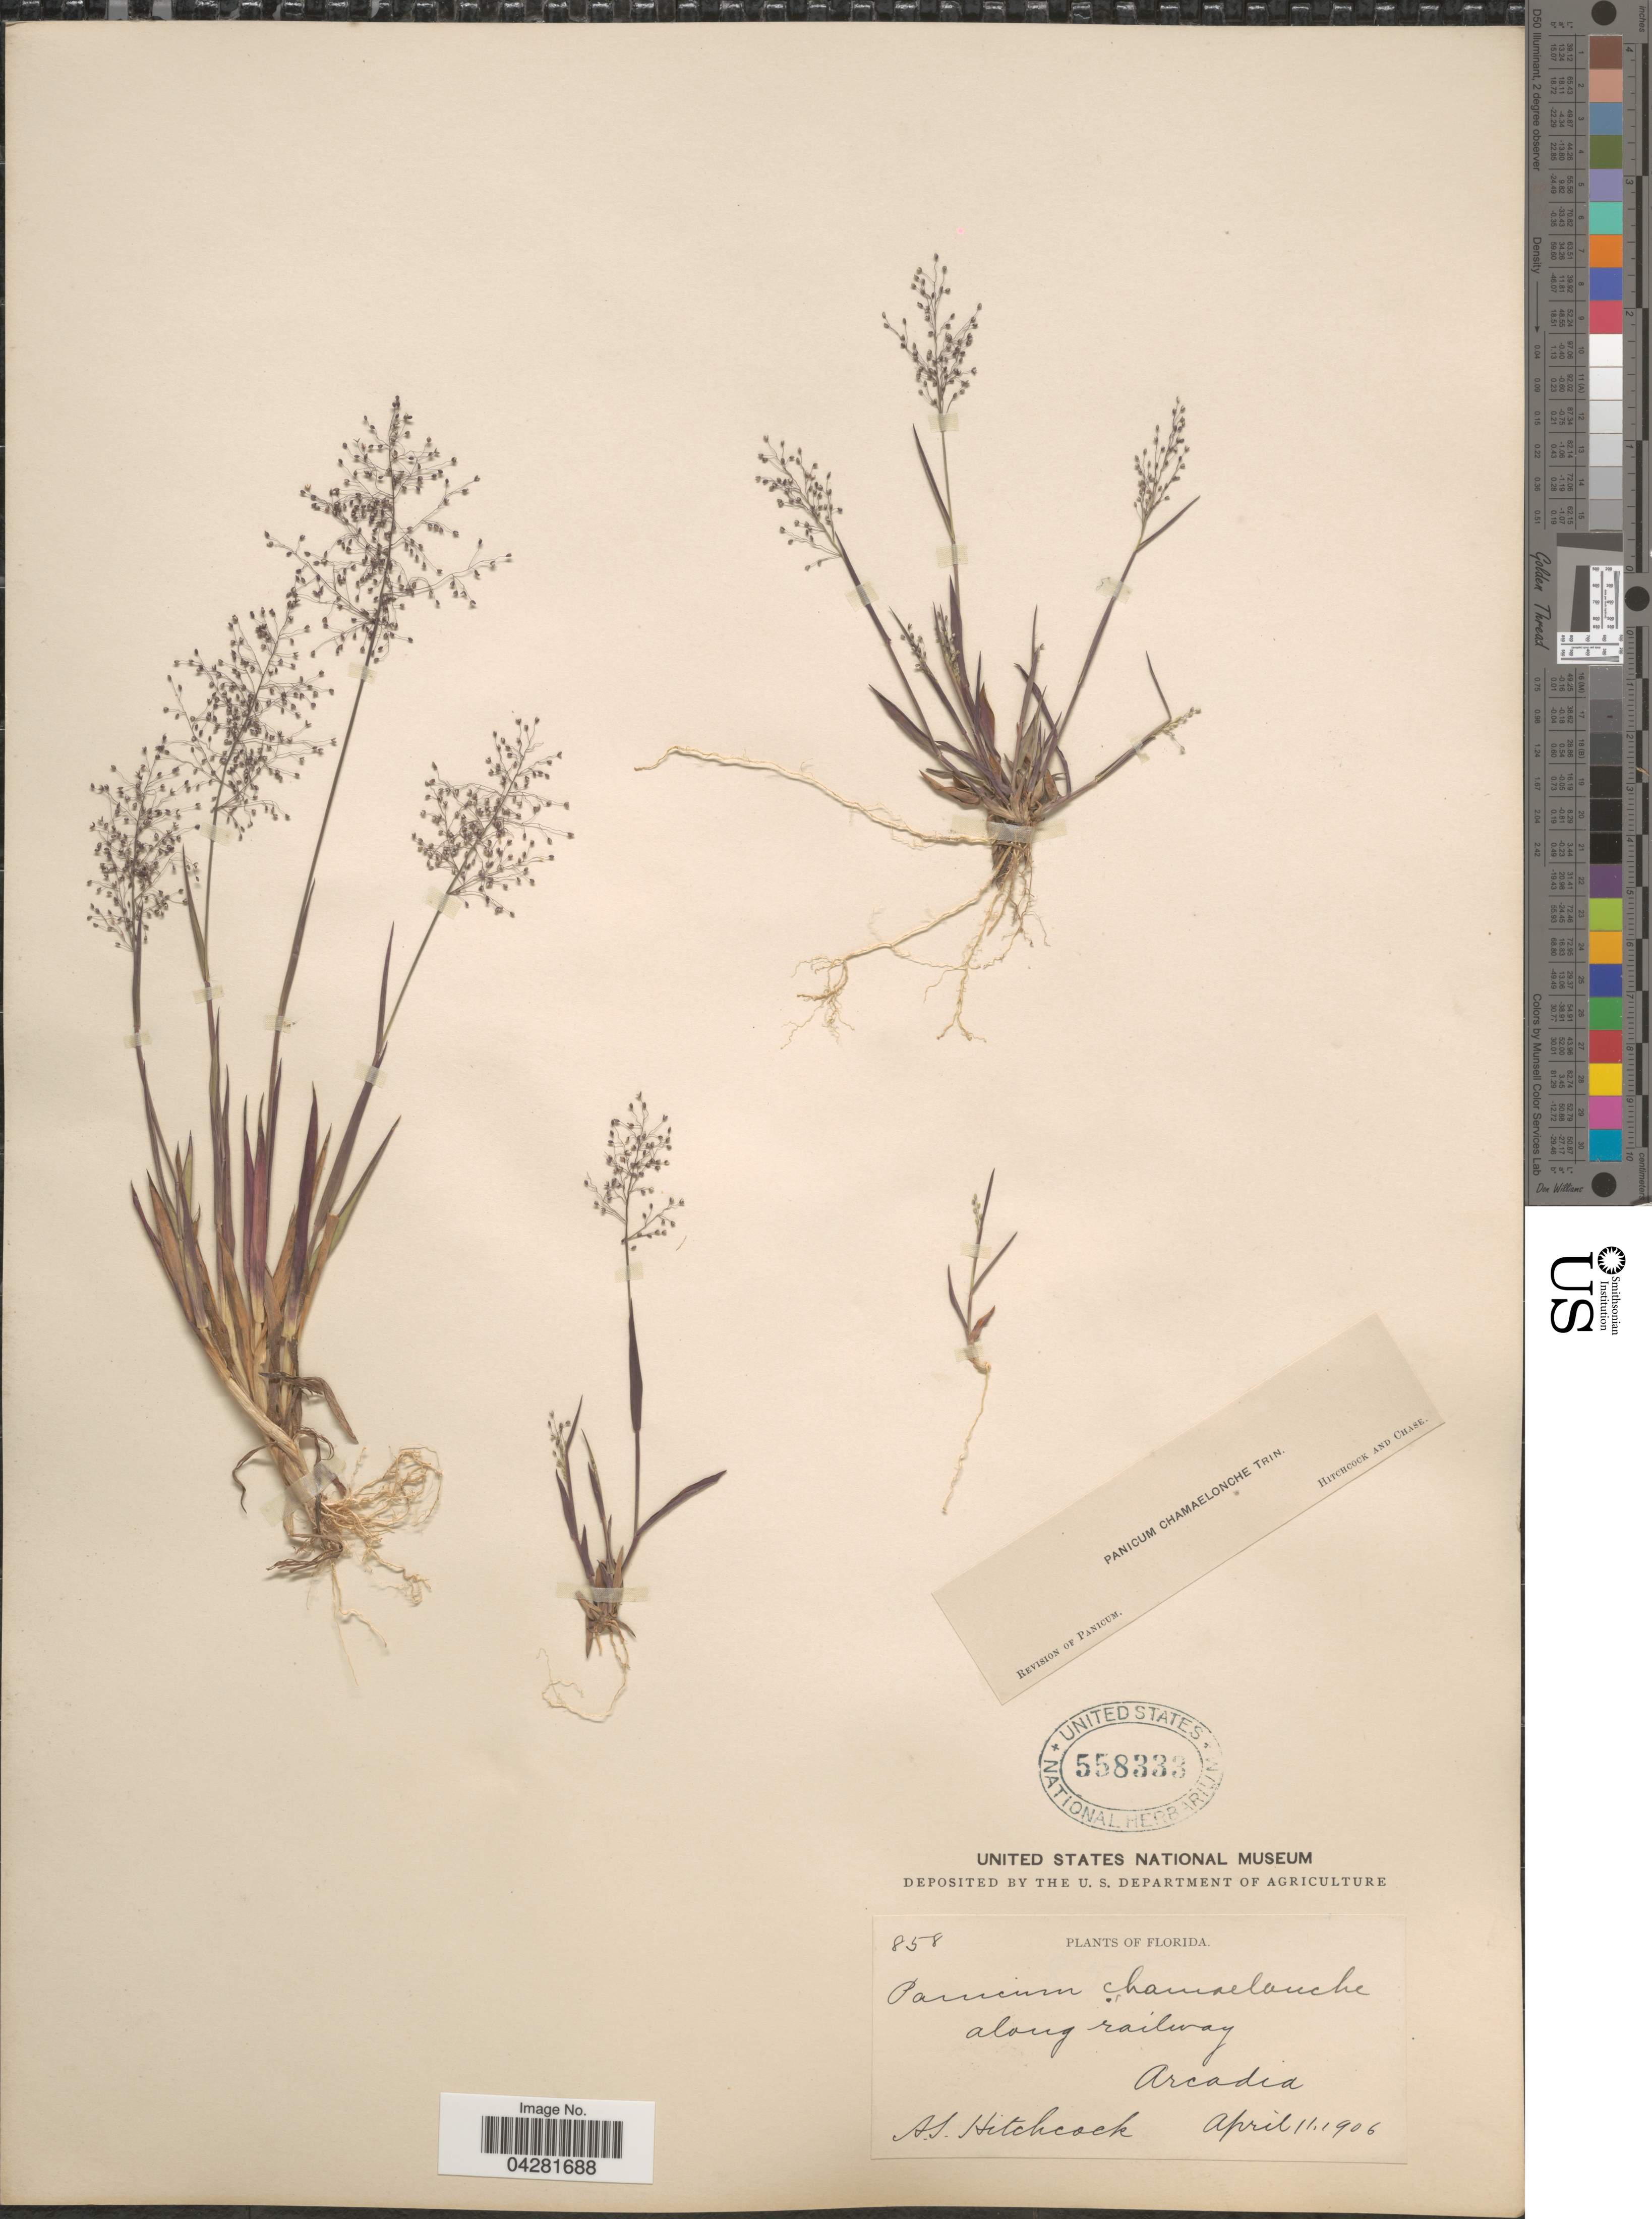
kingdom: Plantae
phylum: Tracheophyta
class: Liliopsida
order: Poales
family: Poaceae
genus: Dichanthelium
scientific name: Dichanthelium ensifolium var. ensifolium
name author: (Baldwin ex Elliot) Gould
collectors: A. S. Hitchcock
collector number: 858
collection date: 1906-04-11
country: United States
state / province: Florida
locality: Along railway, Arcadia.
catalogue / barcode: US 558333